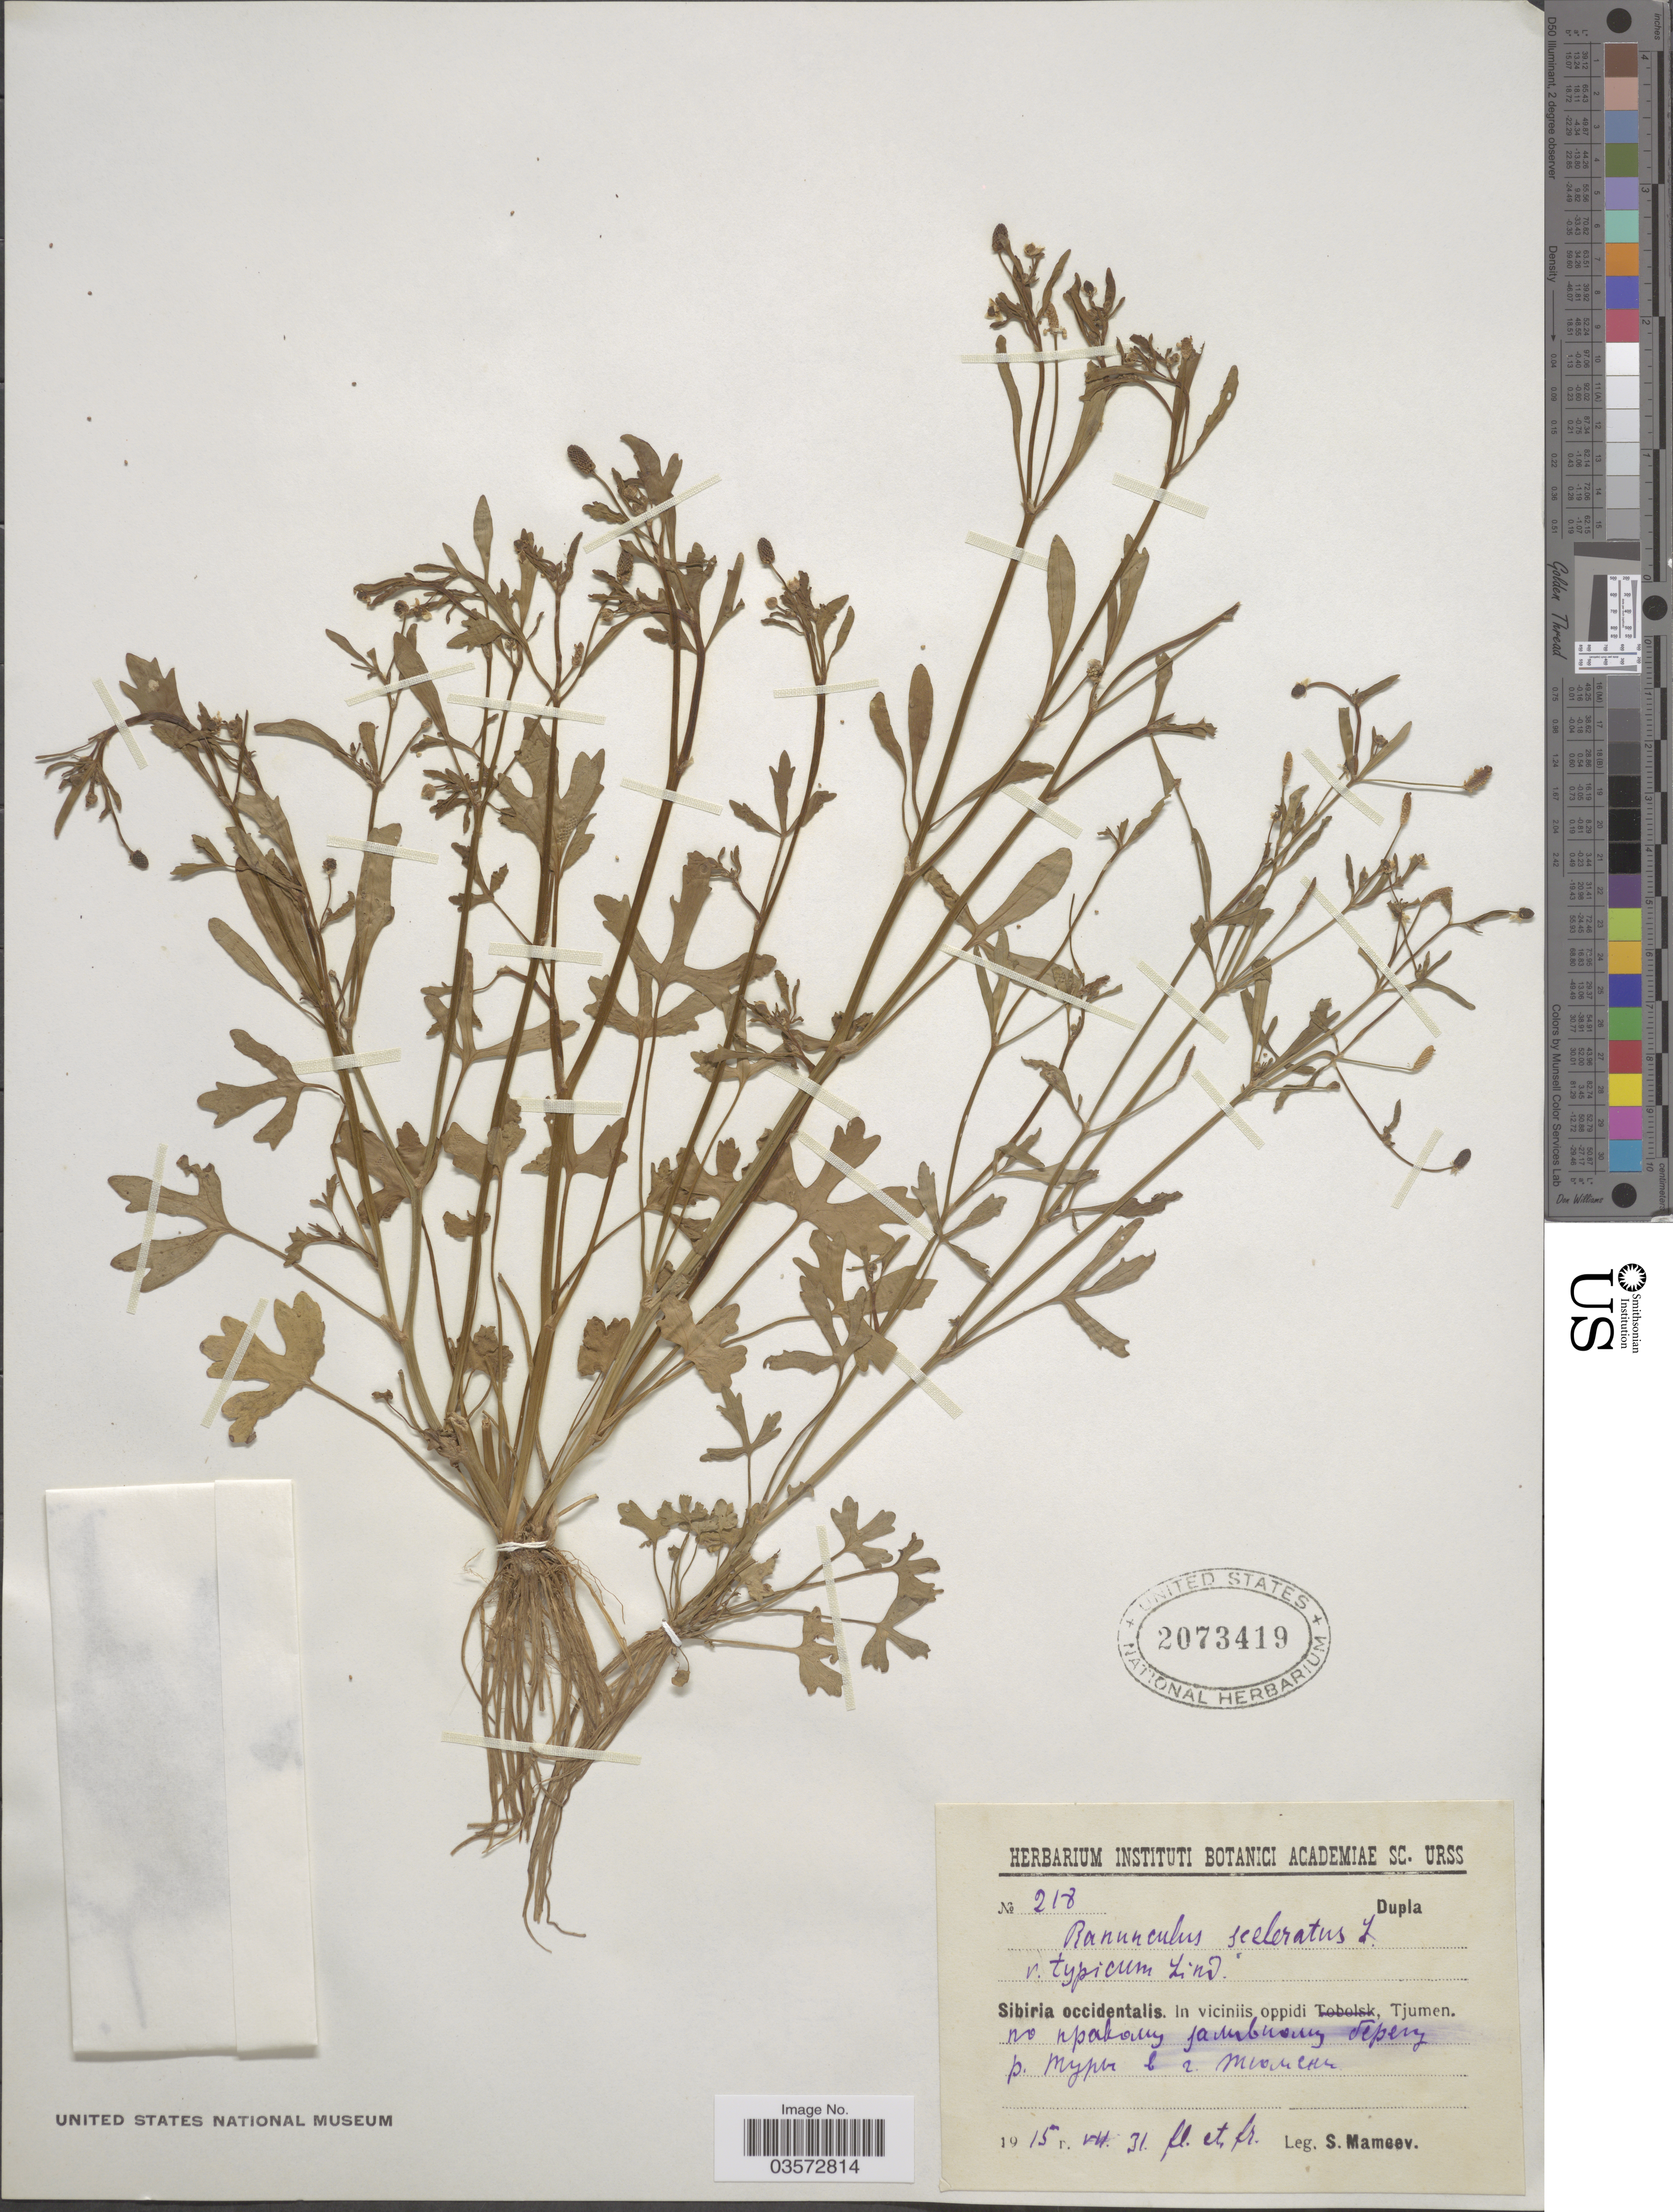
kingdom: Plantae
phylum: Tracheophyta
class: Magnoliopsida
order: Ranunculales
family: Ranunculaceae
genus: Ranunculus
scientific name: Ranunculus sceleratus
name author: L.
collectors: S. Mameev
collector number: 218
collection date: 1915-07-31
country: Russian Federation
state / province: Tyumen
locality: Sibiria occidentalis. In viciniis oppidi Tjumen. X.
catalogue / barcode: US 2073419